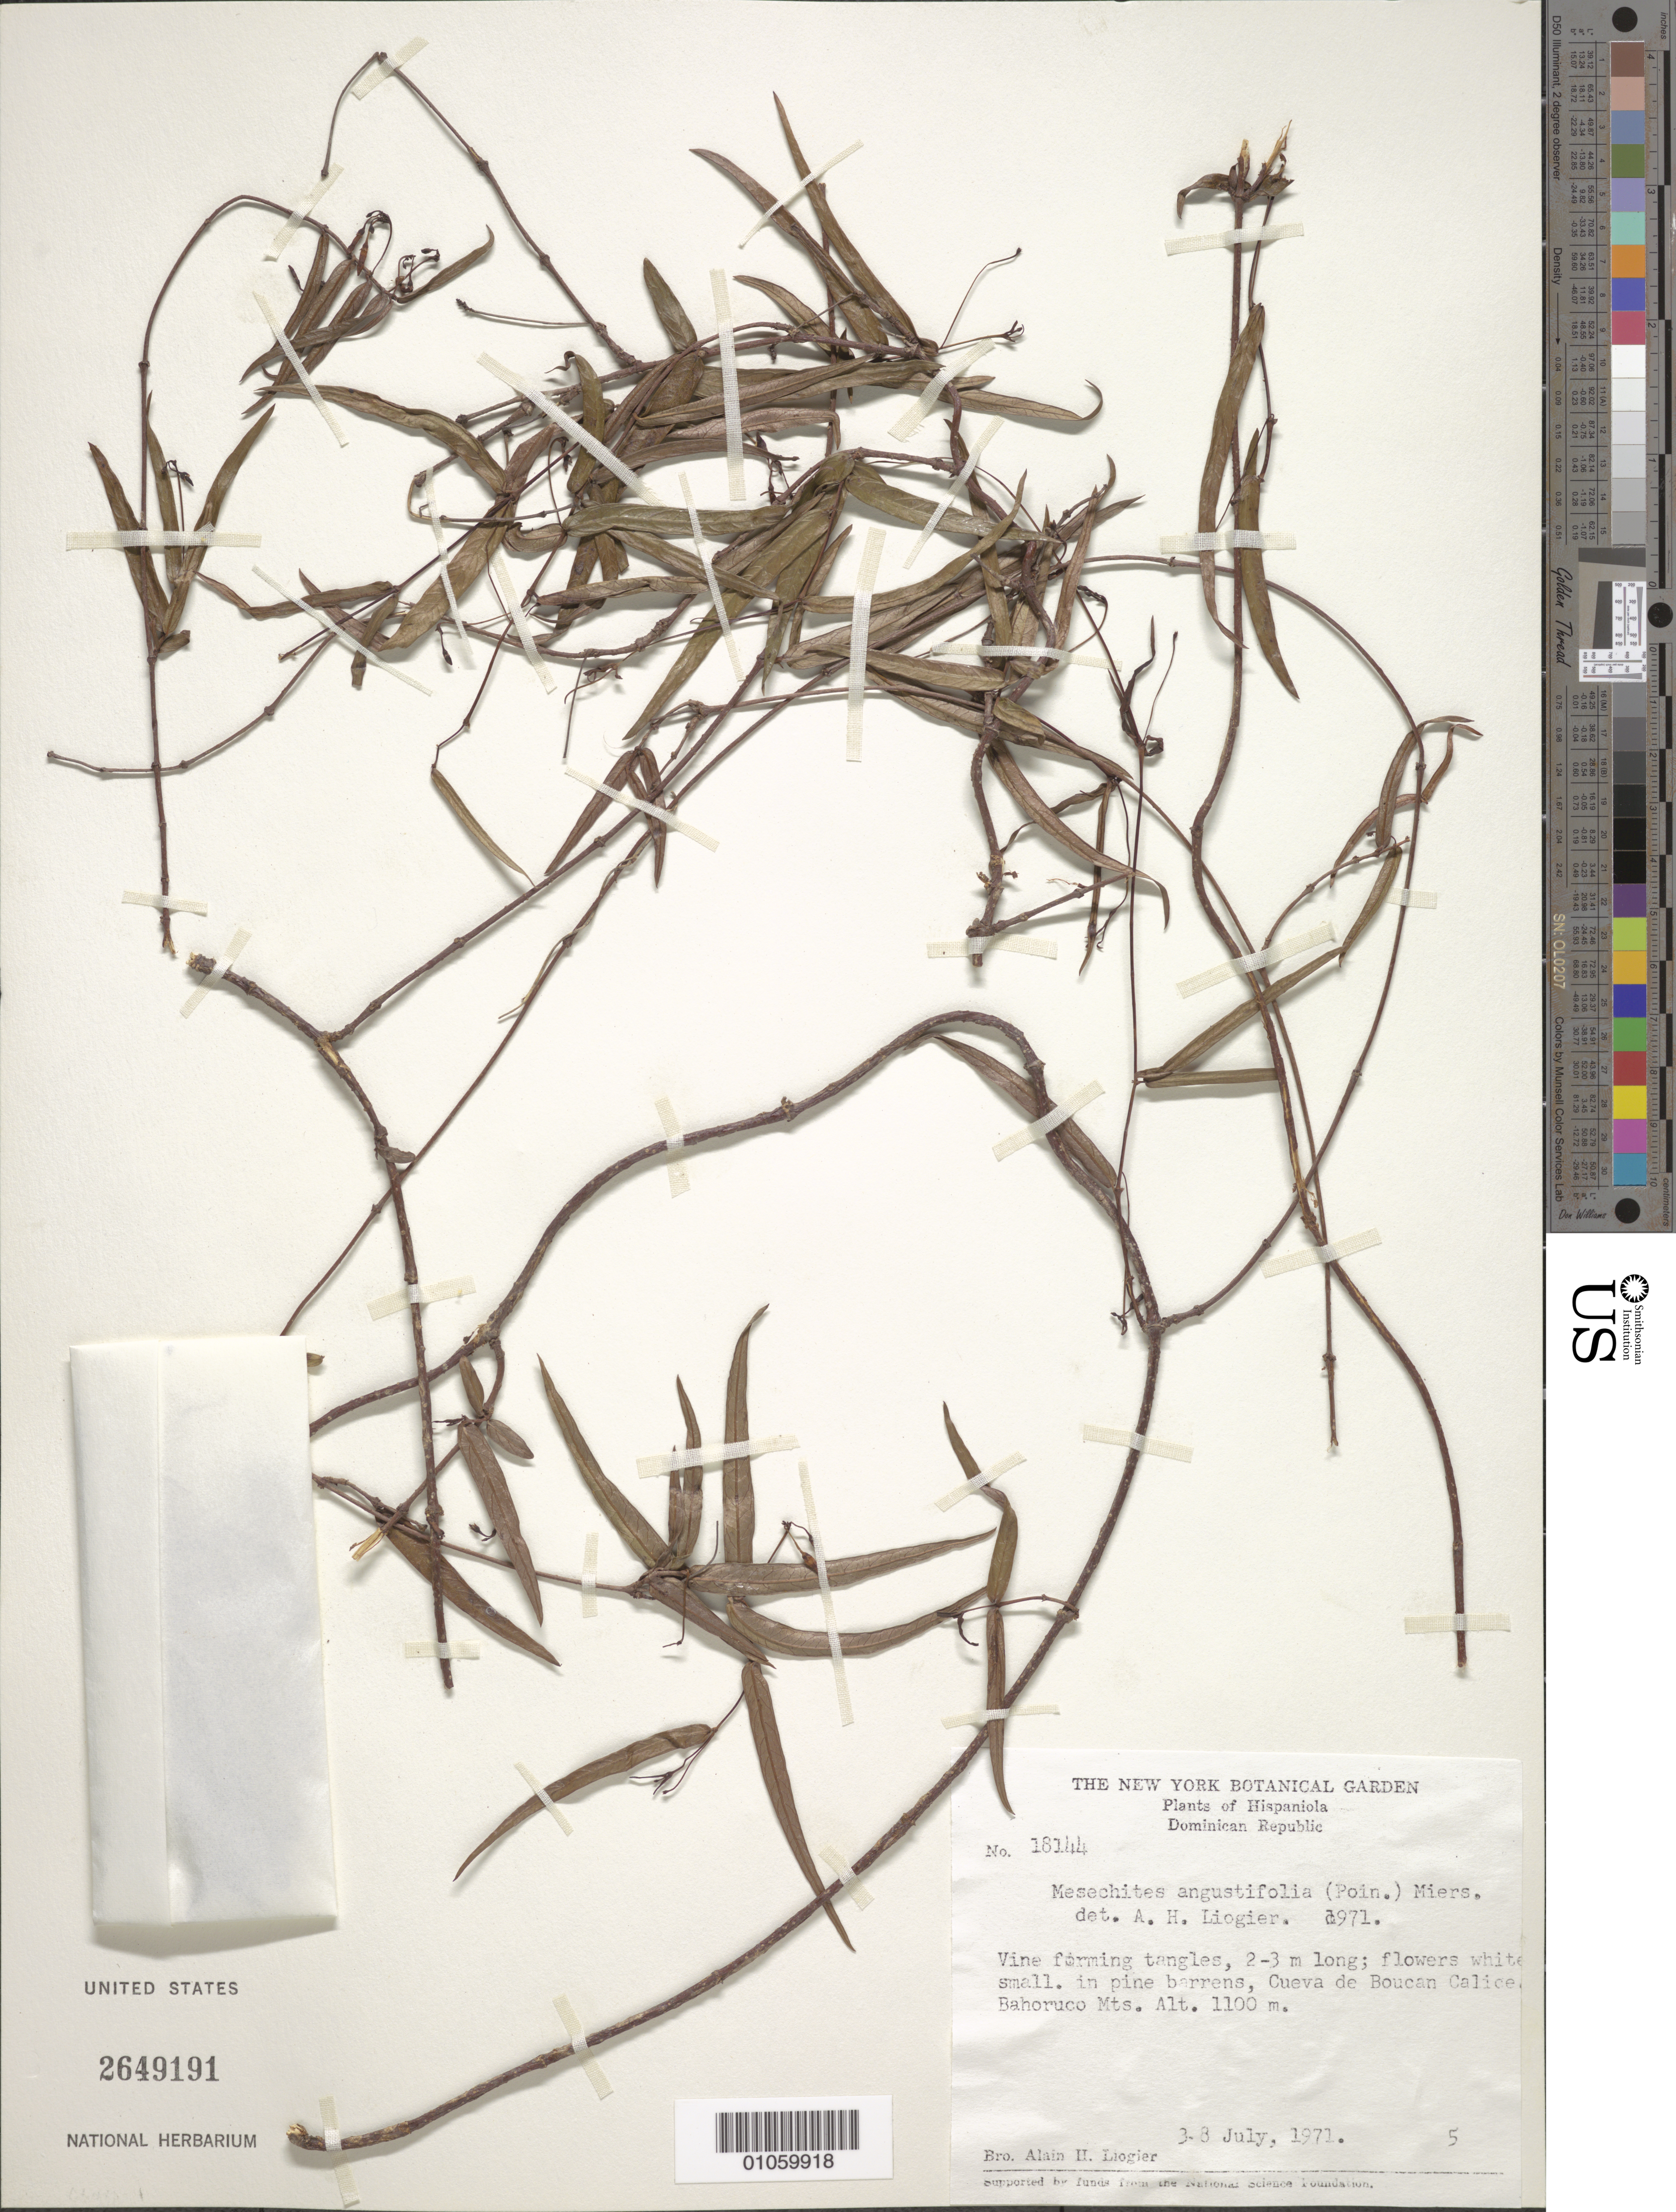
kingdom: Plantae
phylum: Tracheophyta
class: Magnoliopsida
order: Gentianales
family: Apocynaceae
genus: Mesechites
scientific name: Mesechites angustifolius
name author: (Poir.) Miers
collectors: A. H. Liogier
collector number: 18144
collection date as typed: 03 Jul 1971 to 08 Jul 1971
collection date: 1971-07-03/1971-07-08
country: Dominican Republic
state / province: La Vega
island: Hispaniola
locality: Pine barrens, Cueva de Boucan Calice, Bahoruco Mts.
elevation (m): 1100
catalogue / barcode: US 2649191